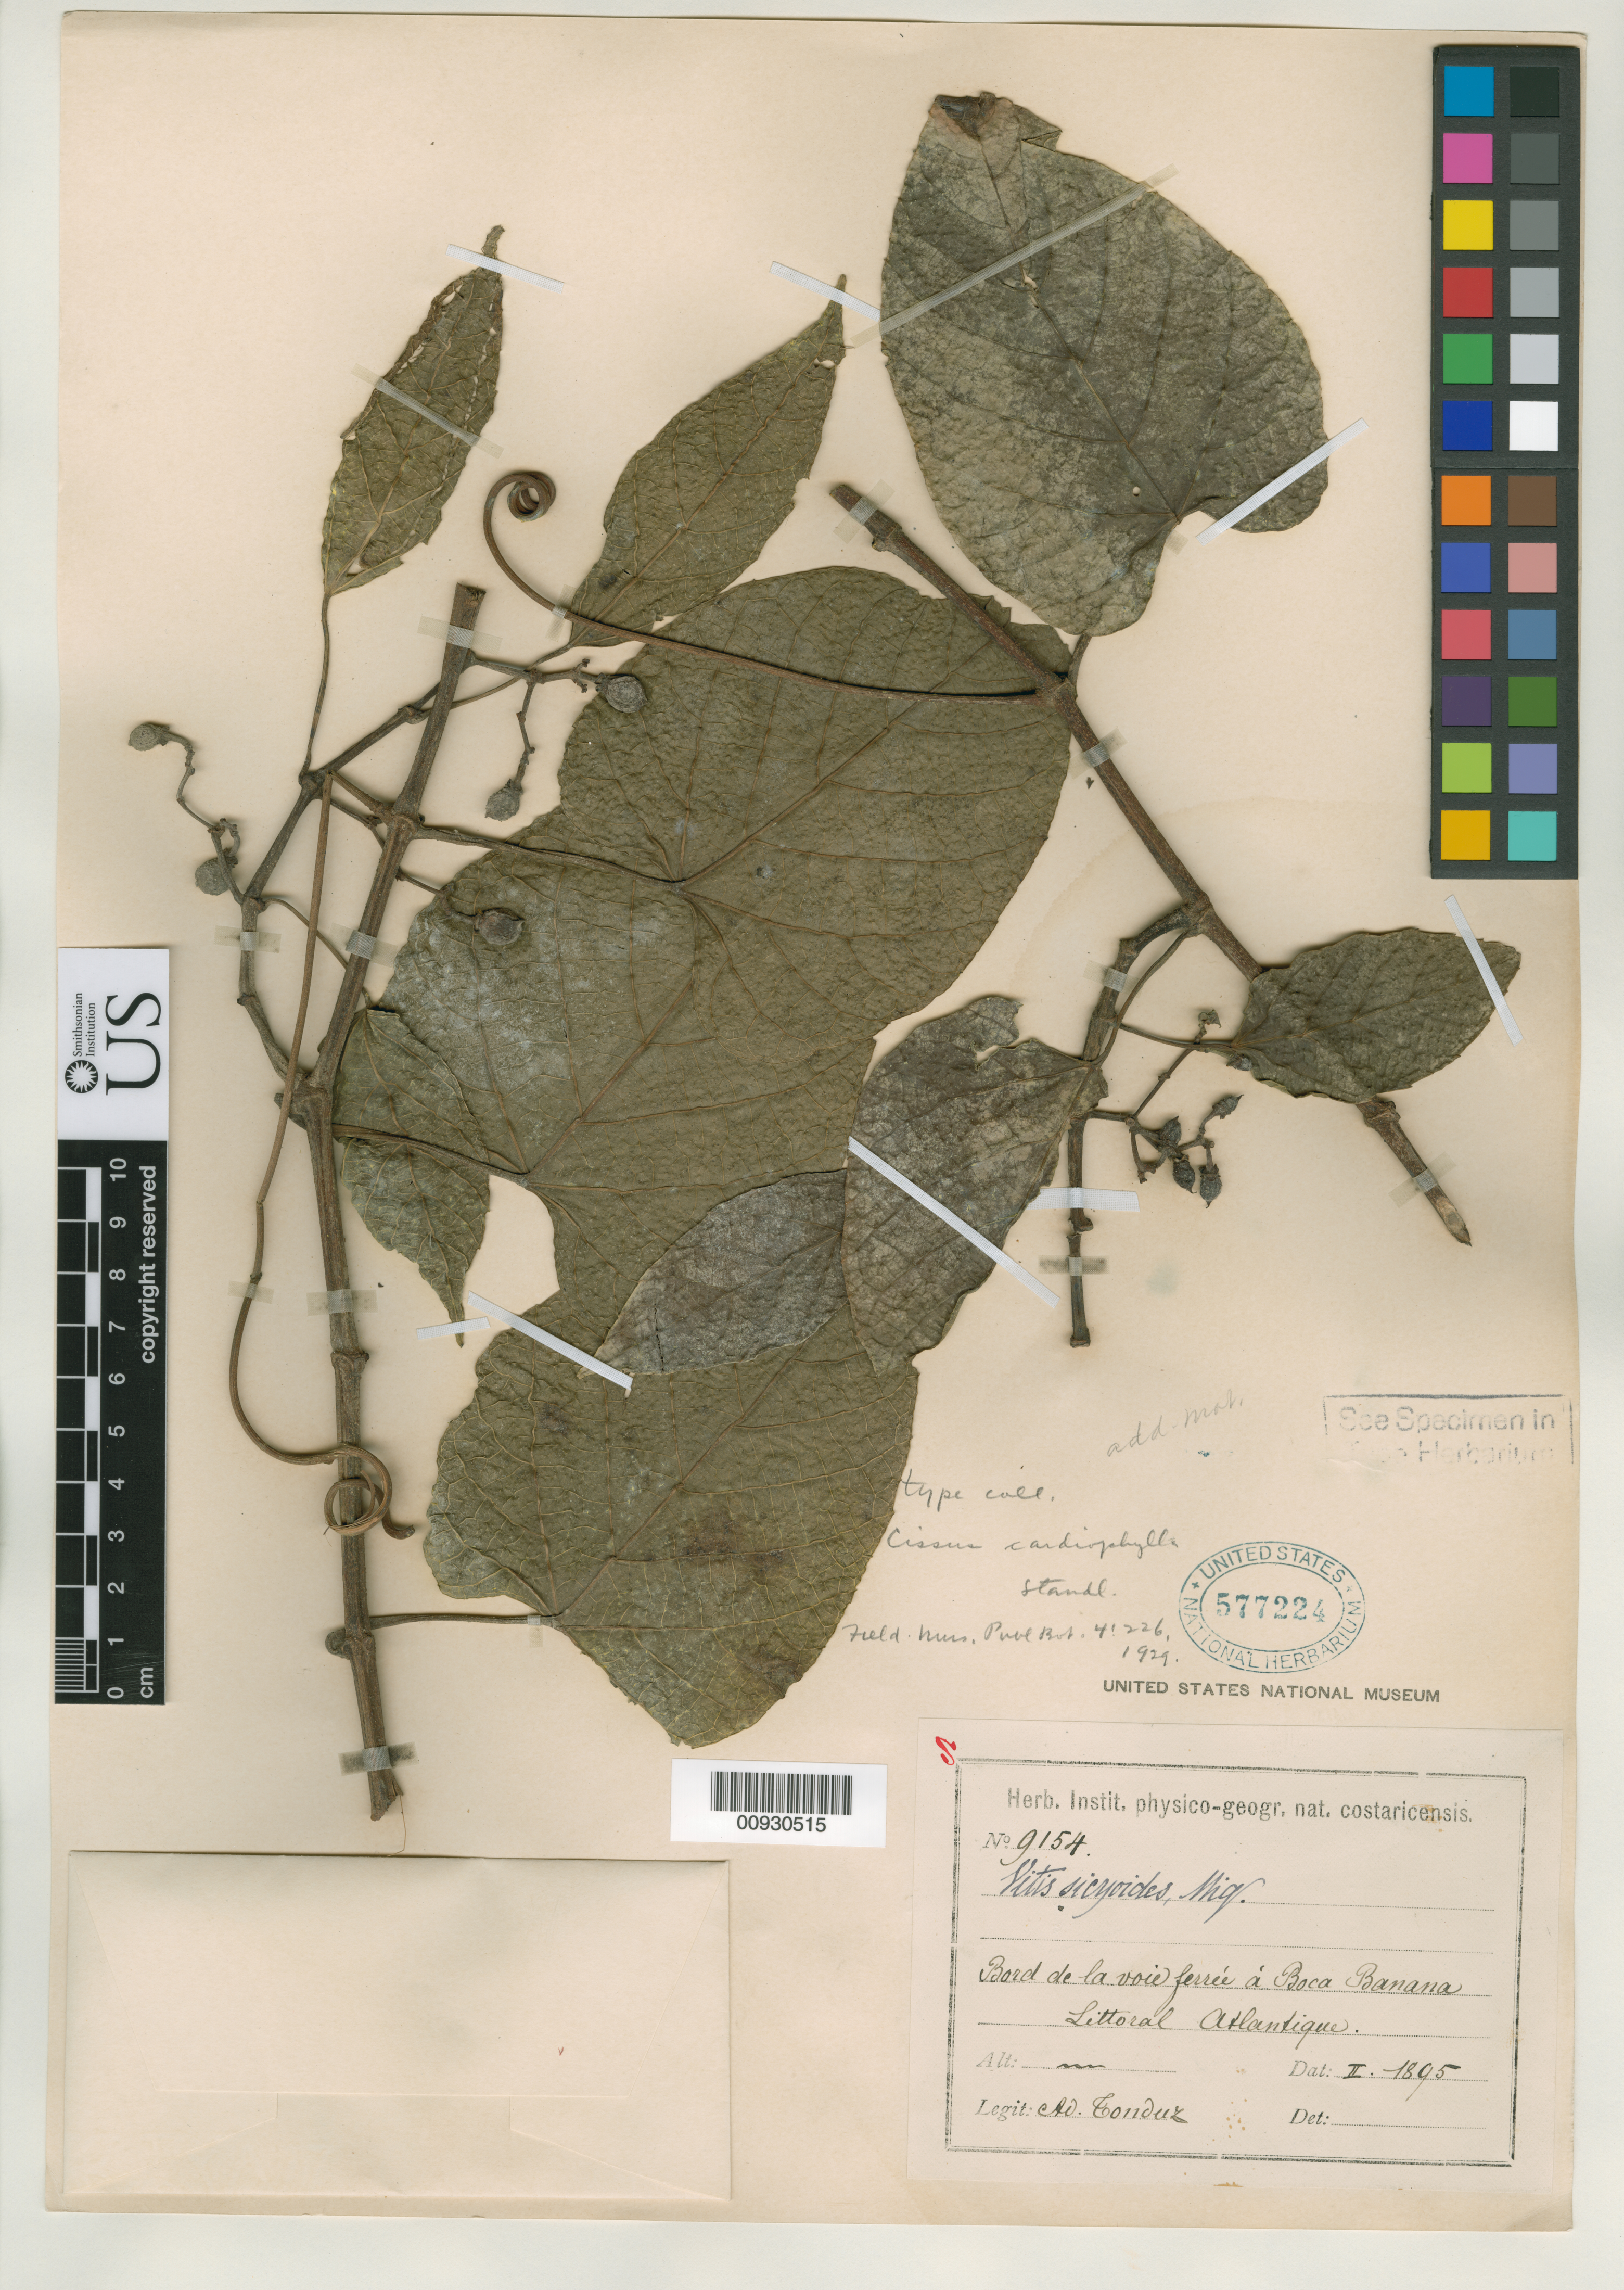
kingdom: Plantae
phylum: Tracheophyta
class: Magnoliopsida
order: Vitales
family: Vitaceae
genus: Cissus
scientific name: Cissus cardiophylla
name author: Standl.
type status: Isotype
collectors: A. Tonduz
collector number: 9154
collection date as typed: Feb 1895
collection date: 1895-02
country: Costa Rica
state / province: Limón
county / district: Limon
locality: Boca del Banano, Belmira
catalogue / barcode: US 577224